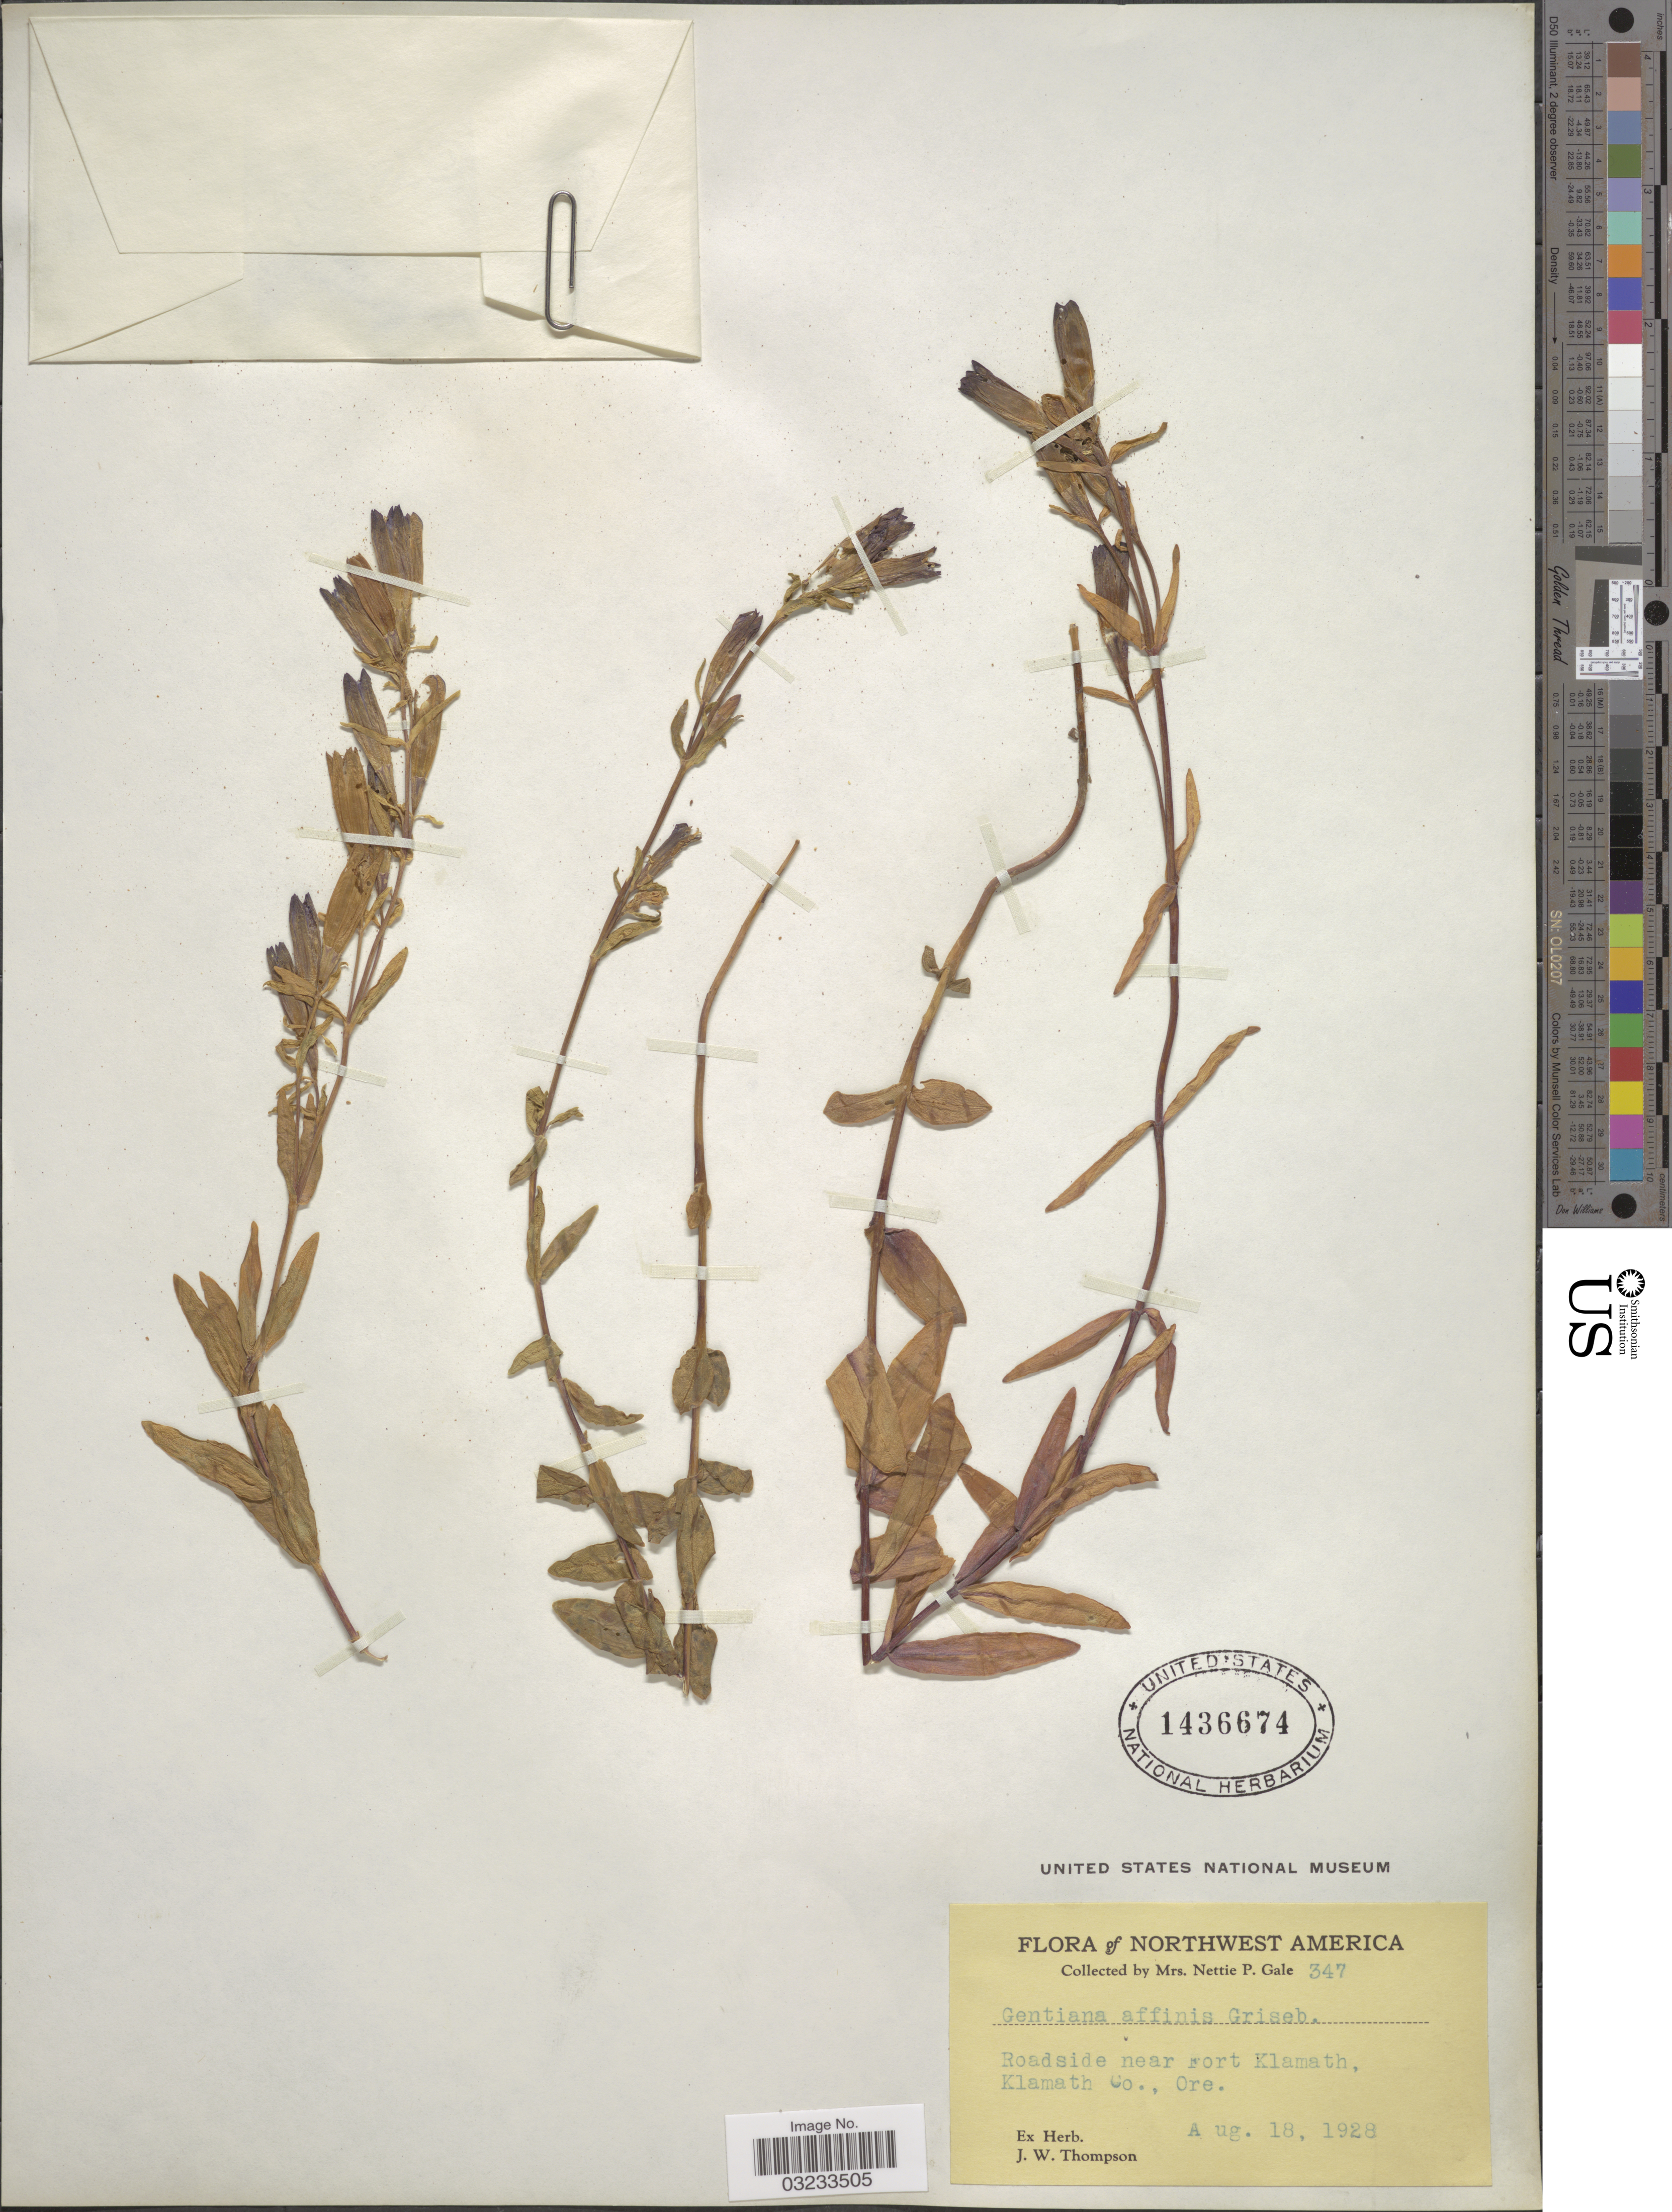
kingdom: Plantae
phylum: Tracheophyta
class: Magnoliopsida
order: Gentianales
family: Gentianaceae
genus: Gentiana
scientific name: Gentiana affinis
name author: Griseb.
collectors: N. Gale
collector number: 347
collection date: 1928-08-18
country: United States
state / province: Oregon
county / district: Klamath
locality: Near Fort Klamath, Klamath Co.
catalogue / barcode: US 1436674